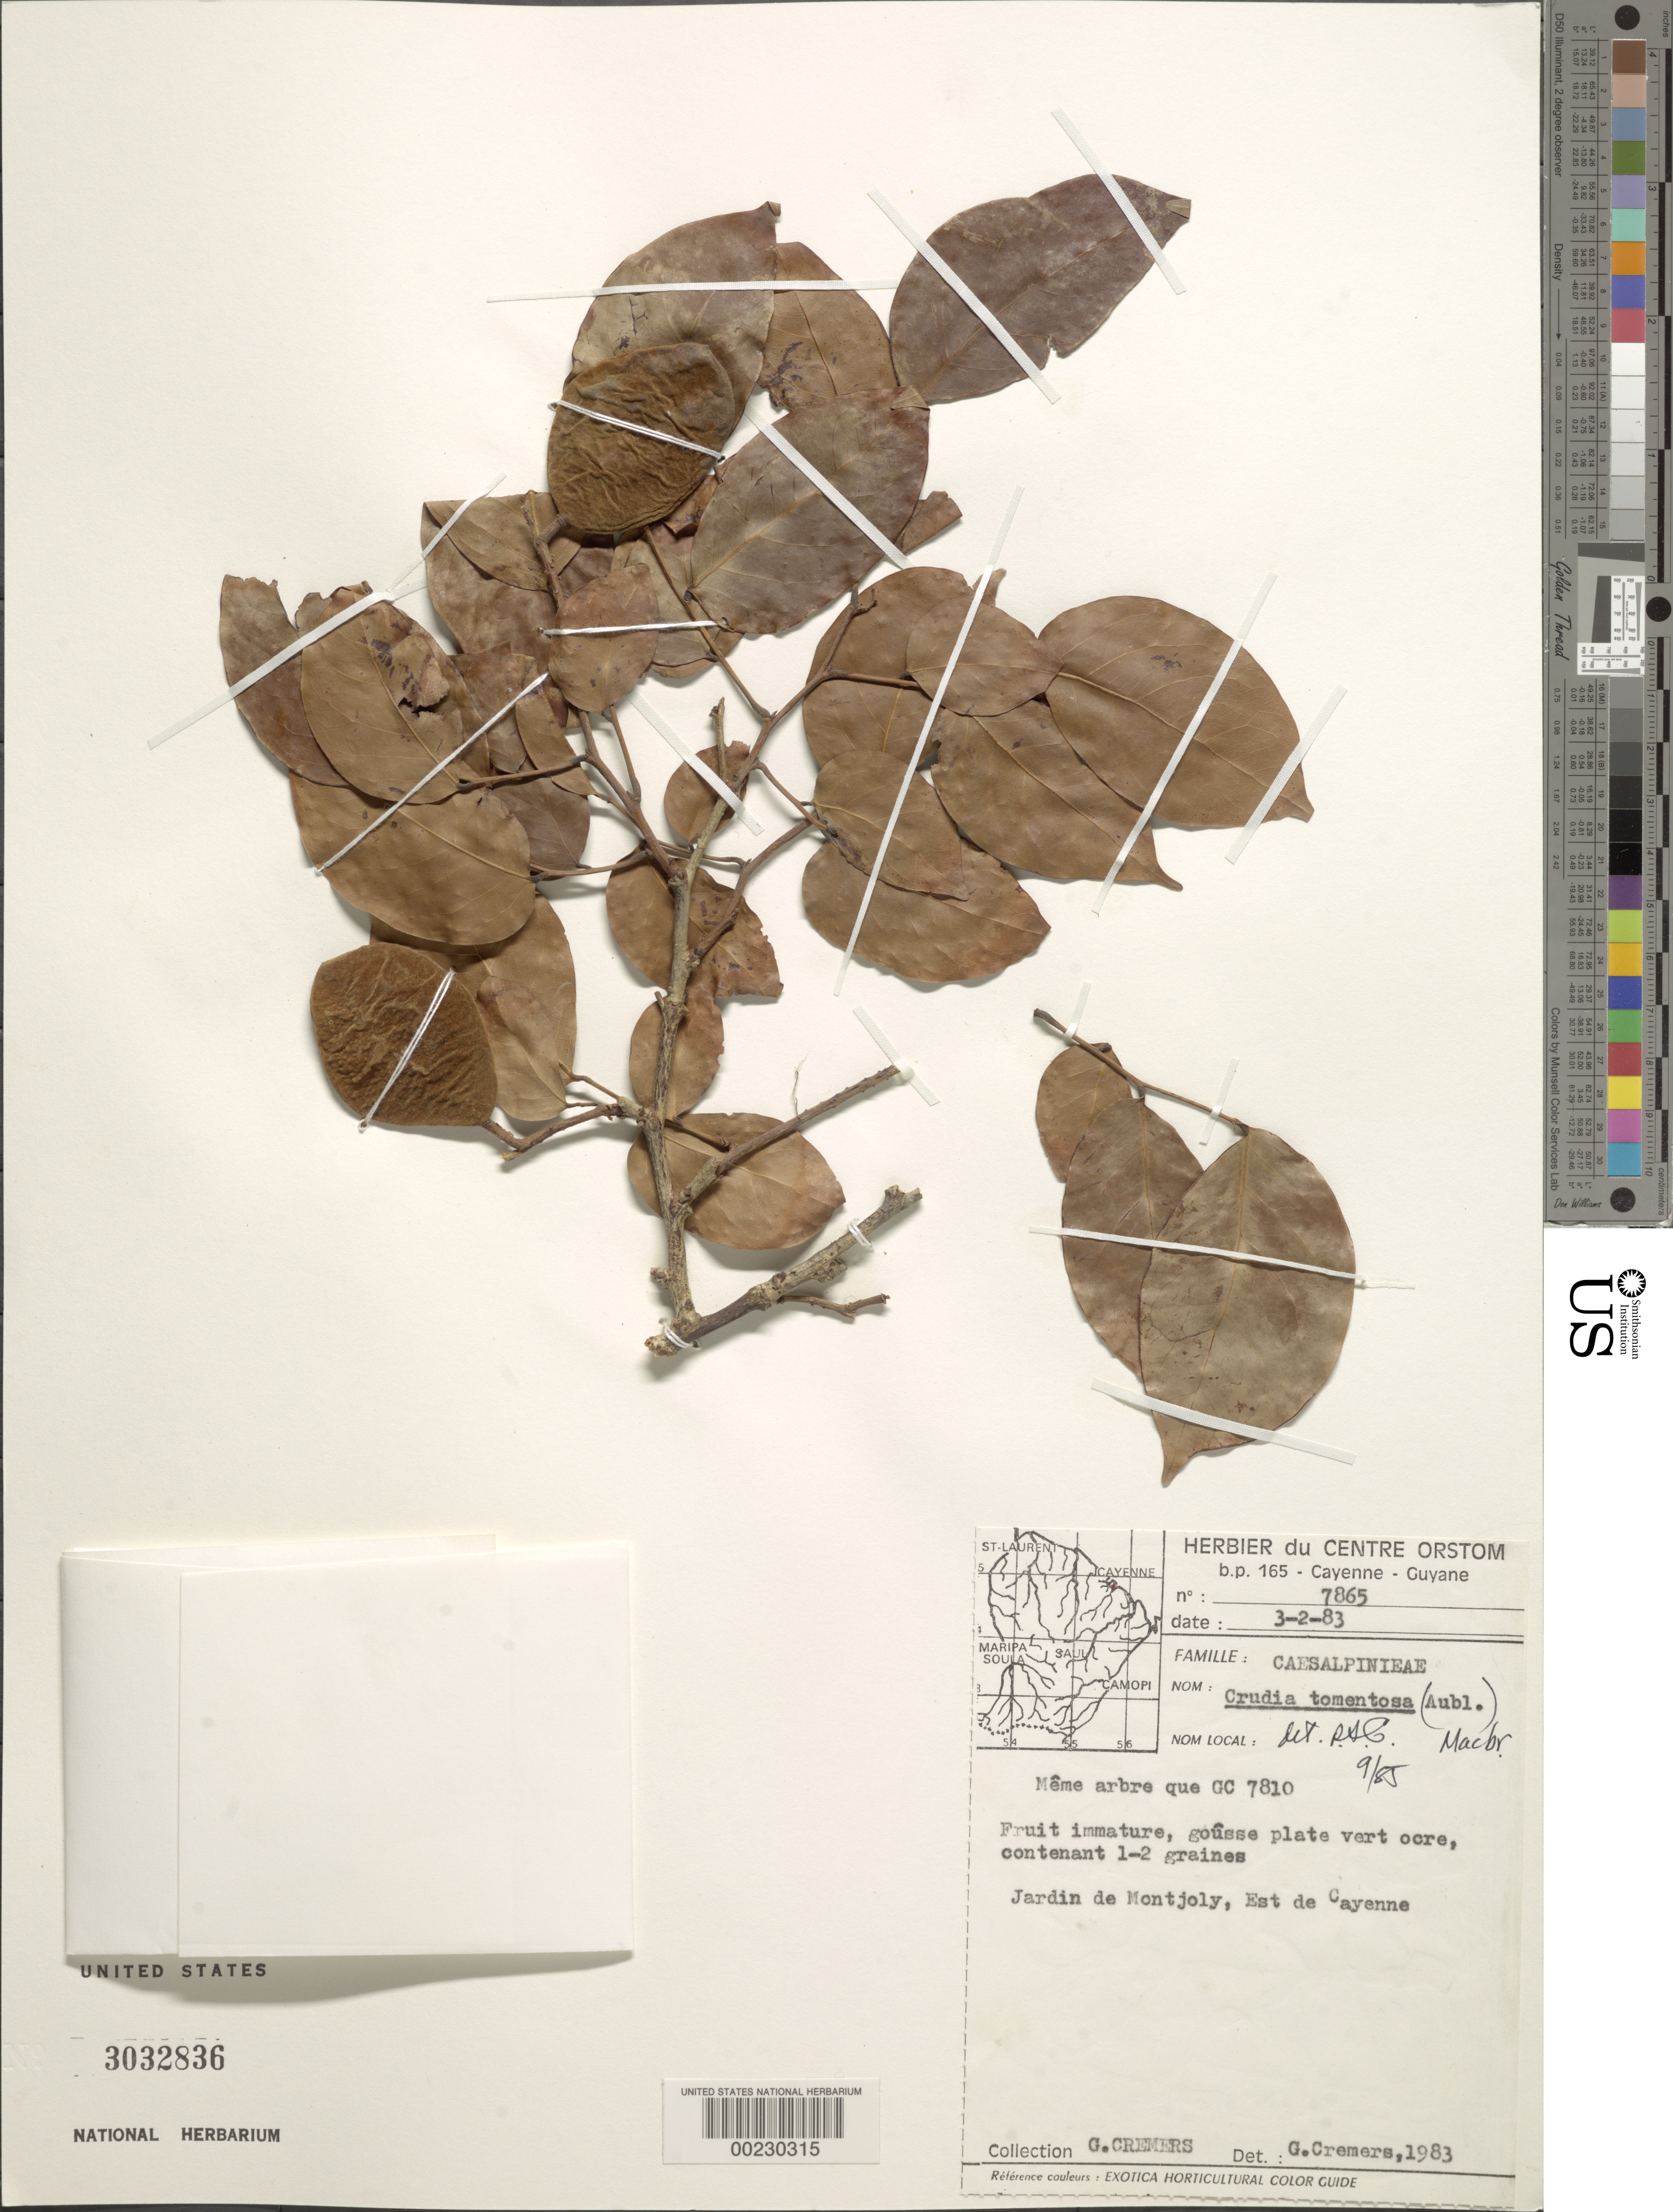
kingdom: Plantae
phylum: Tracheophyta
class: Magnoliopsida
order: Fabales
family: Fabaceae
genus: Crudia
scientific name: Crudia tomentosa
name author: (Aubl.) J.F. Macbr.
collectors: G. Cremers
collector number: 7865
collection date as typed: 03 Feb 1983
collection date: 1983-02-03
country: French Guiana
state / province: Cayenne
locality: Jardin de montjoly, e of cayenne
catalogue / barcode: US 3032836